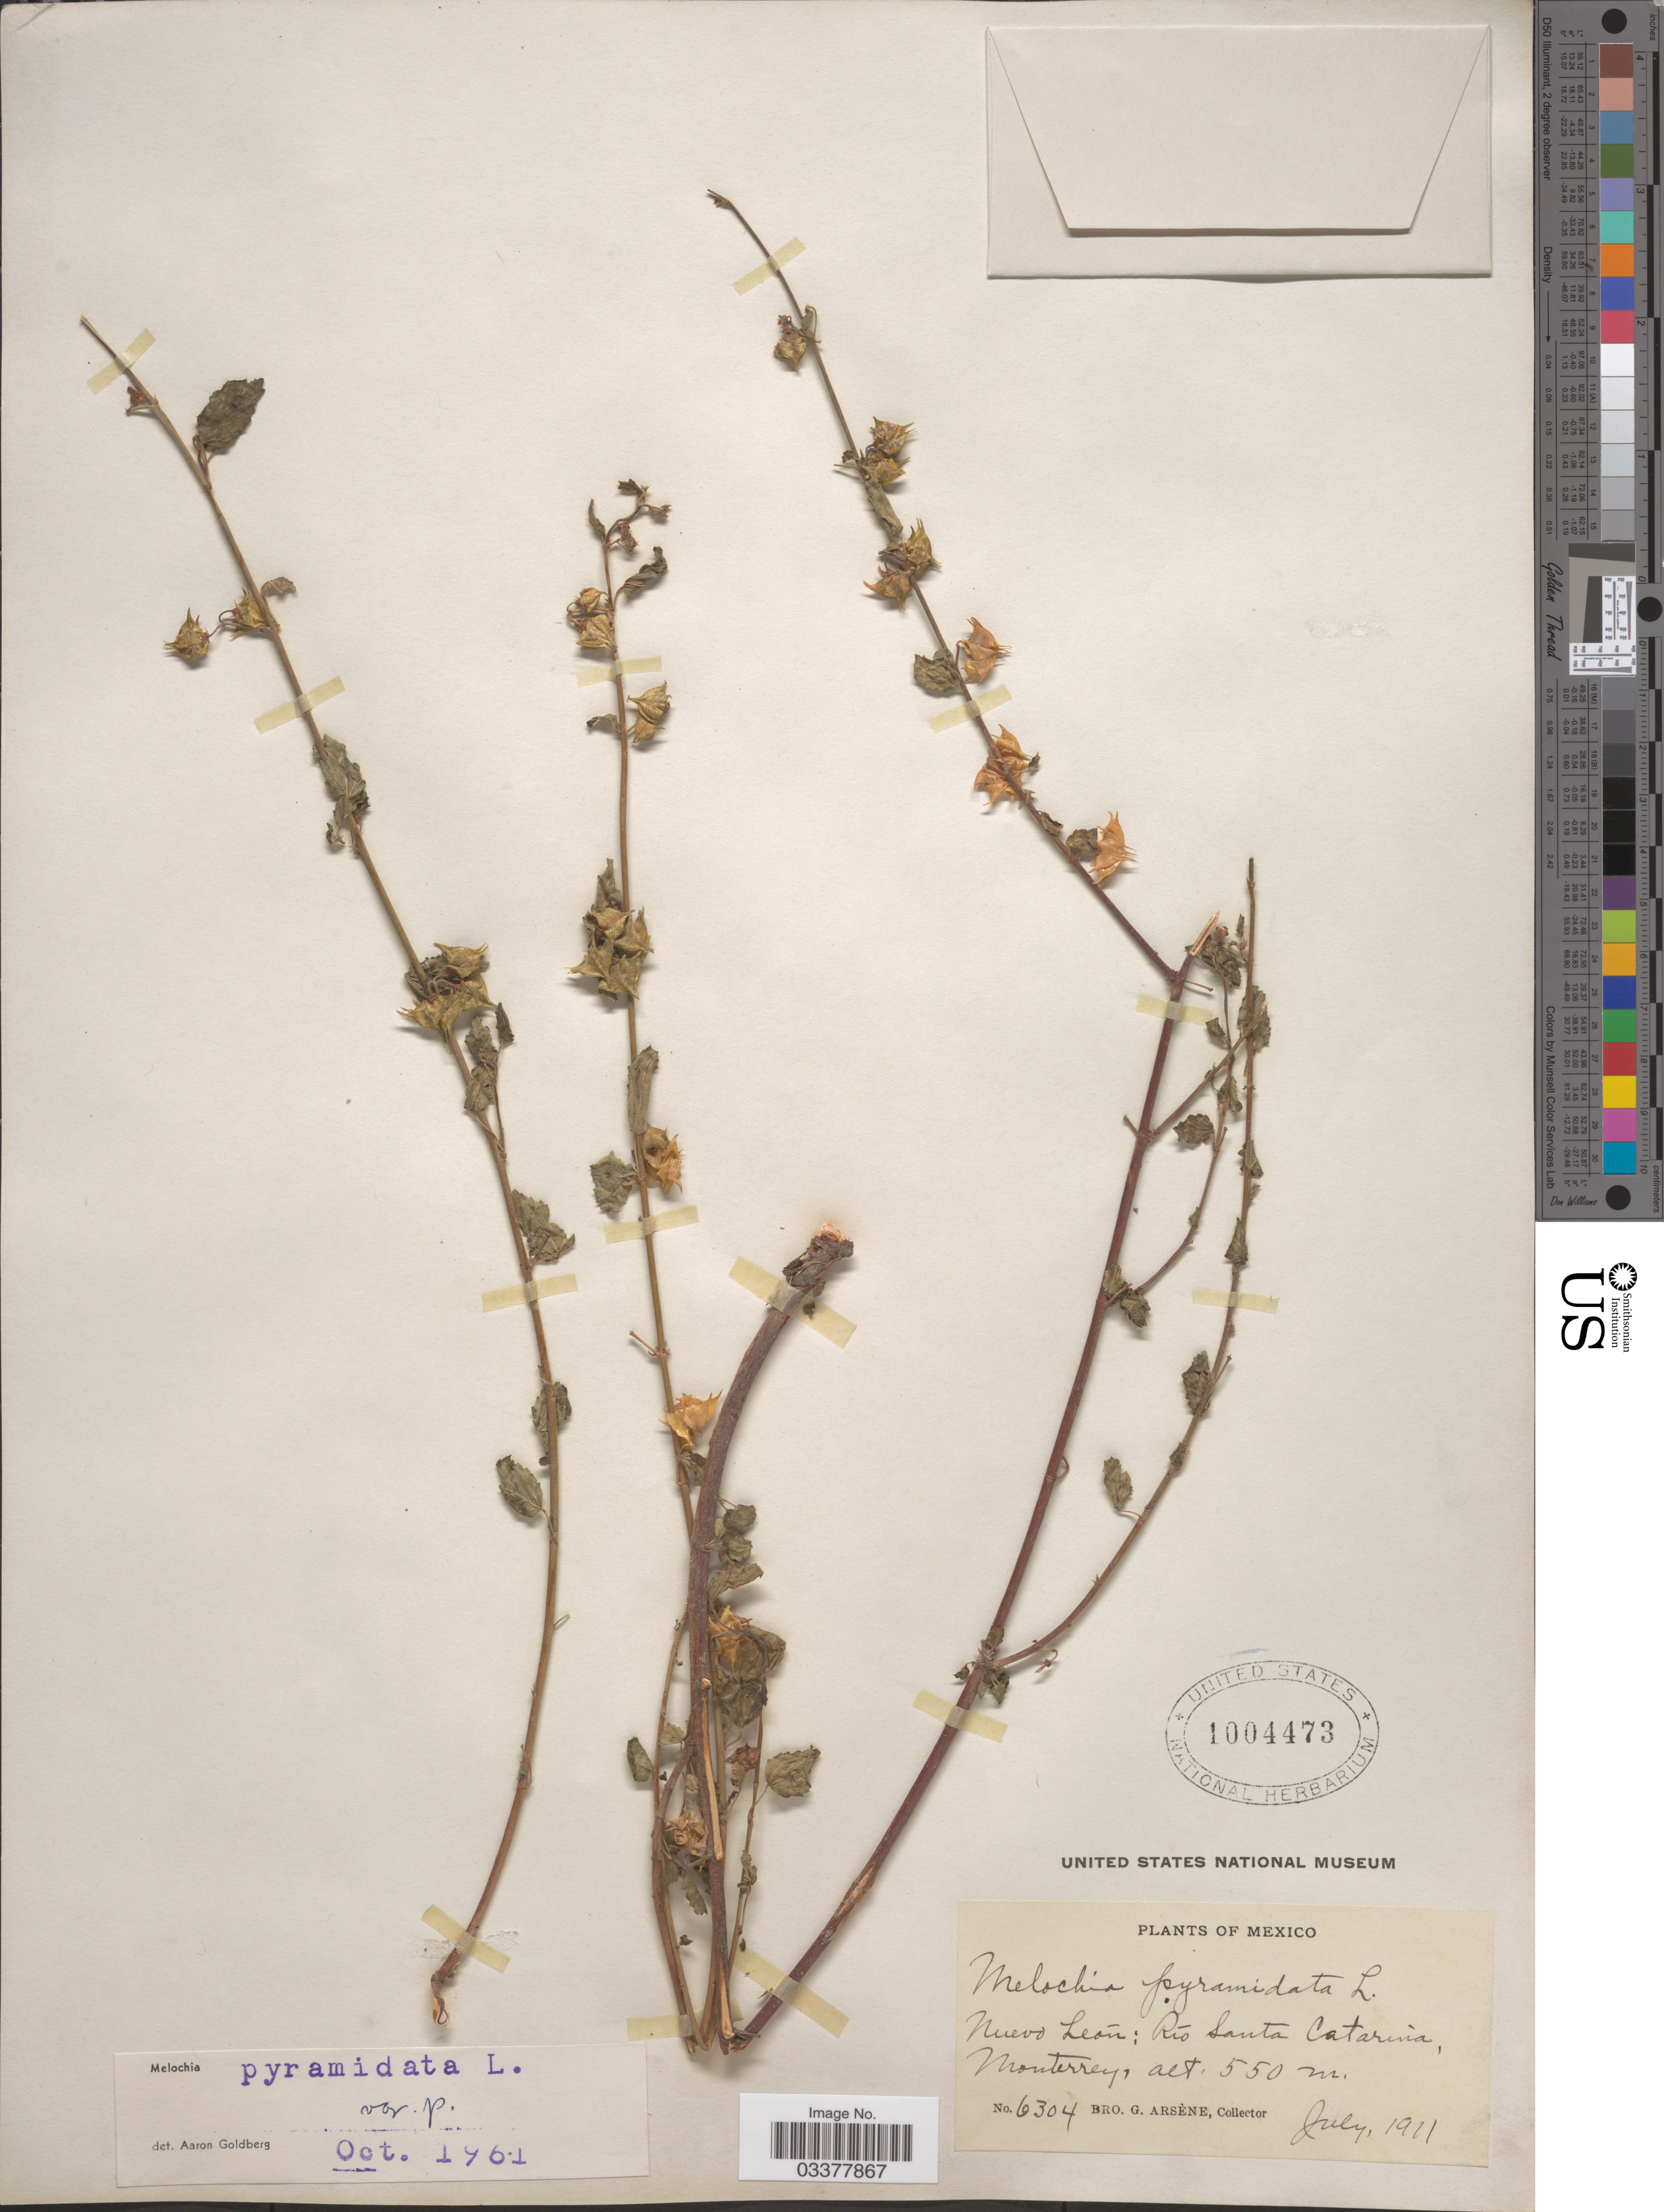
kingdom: Plantae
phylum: Tracheophyta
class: Magnoliopsida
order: Malvales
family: Malvaceae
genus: Melochia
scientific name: Melochia pyramidata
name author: L.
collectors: Bro. G. Arsène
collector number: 6304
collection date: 1911-07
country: Mexico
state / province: Nuevo León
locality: Río Santa Catarina, Monterrey.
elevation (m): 550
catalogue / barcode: US 1004473